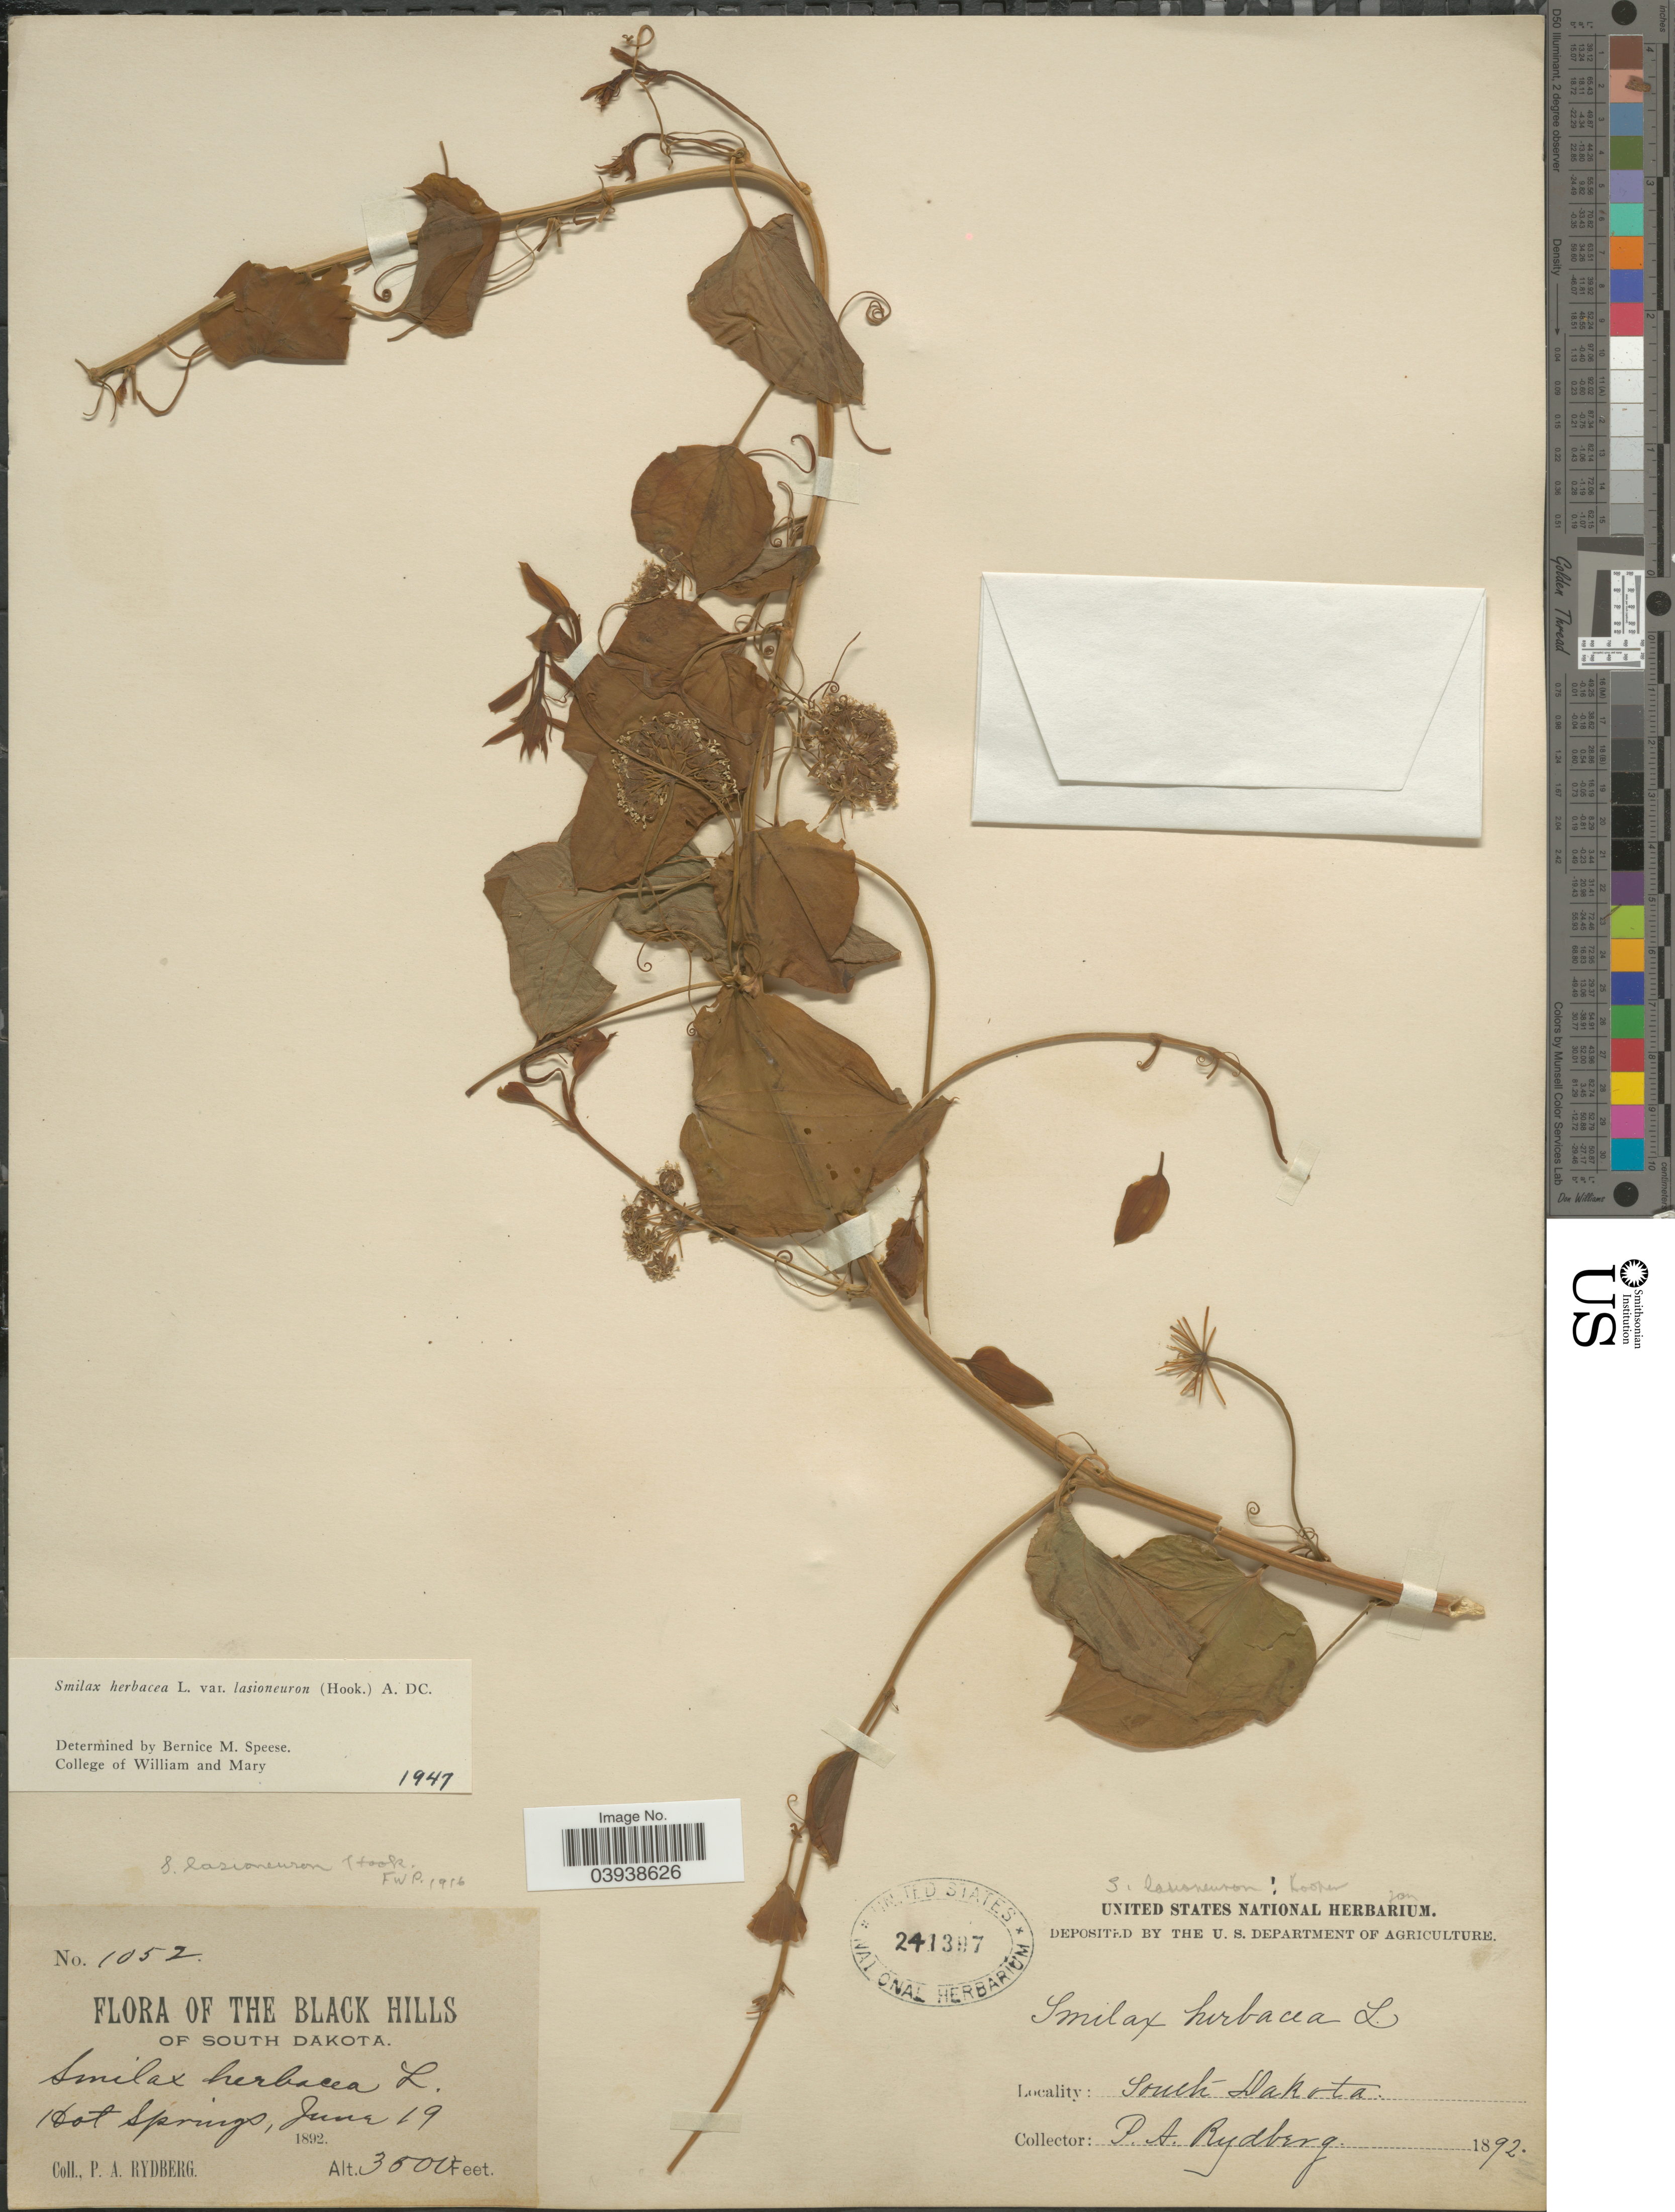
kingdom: Plantae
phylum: Tracheophyta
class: Liliopsida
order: Liliales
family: Smilacaceae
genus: Smilax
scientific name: Smilax herbacea var. lasioneuron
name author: (Hook.) A. DC.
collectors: P. A. Rydberg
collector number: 1052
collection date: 1892-06-19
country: United States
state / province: South Dakota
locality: The Black Hills of South Dakota. Hot Springs.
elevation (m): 1067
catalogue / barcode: US 241397